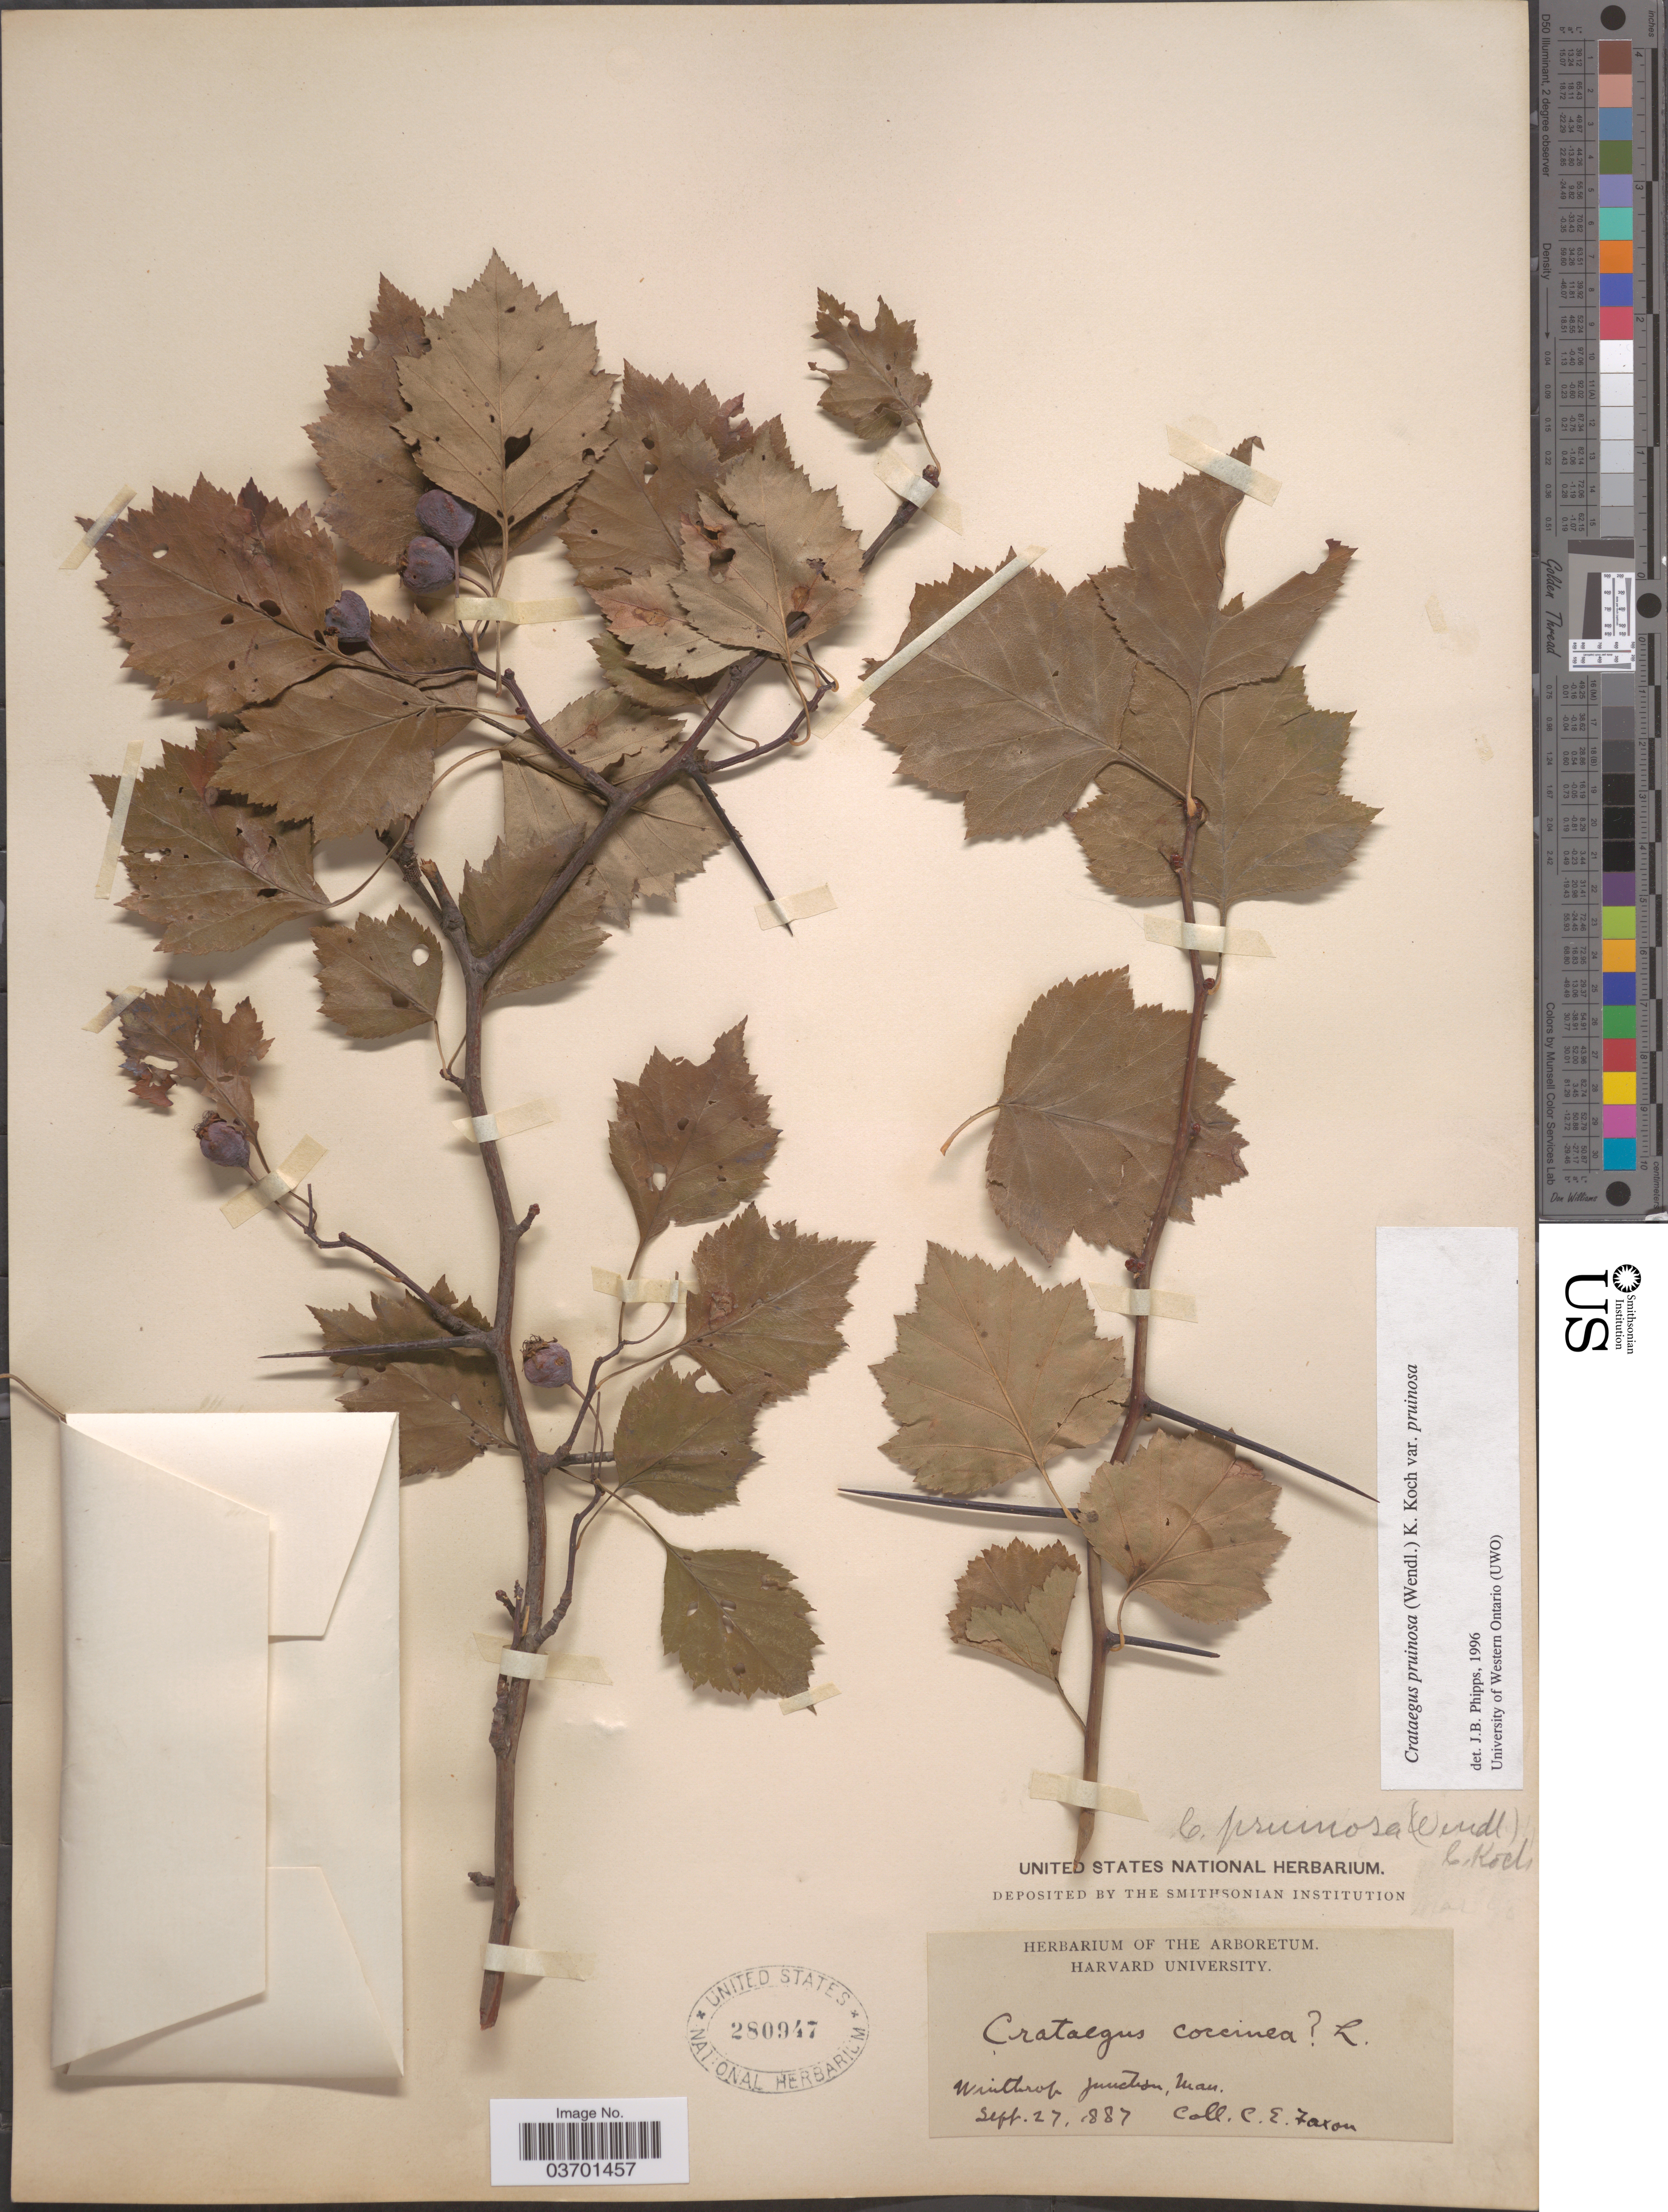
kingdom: Plantae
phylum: Tracheophyta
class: Magnoliopsida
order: Rosales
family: Rosaceae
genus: Crataegus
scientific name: Crataegus pruinosa var. pruinosa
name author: (H.L. Wendl.) K. Koch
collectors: C. Faxon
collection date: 1887-09-27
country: United States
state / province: Massachusetts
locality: Winthrop Junction.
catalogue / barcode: US 280947